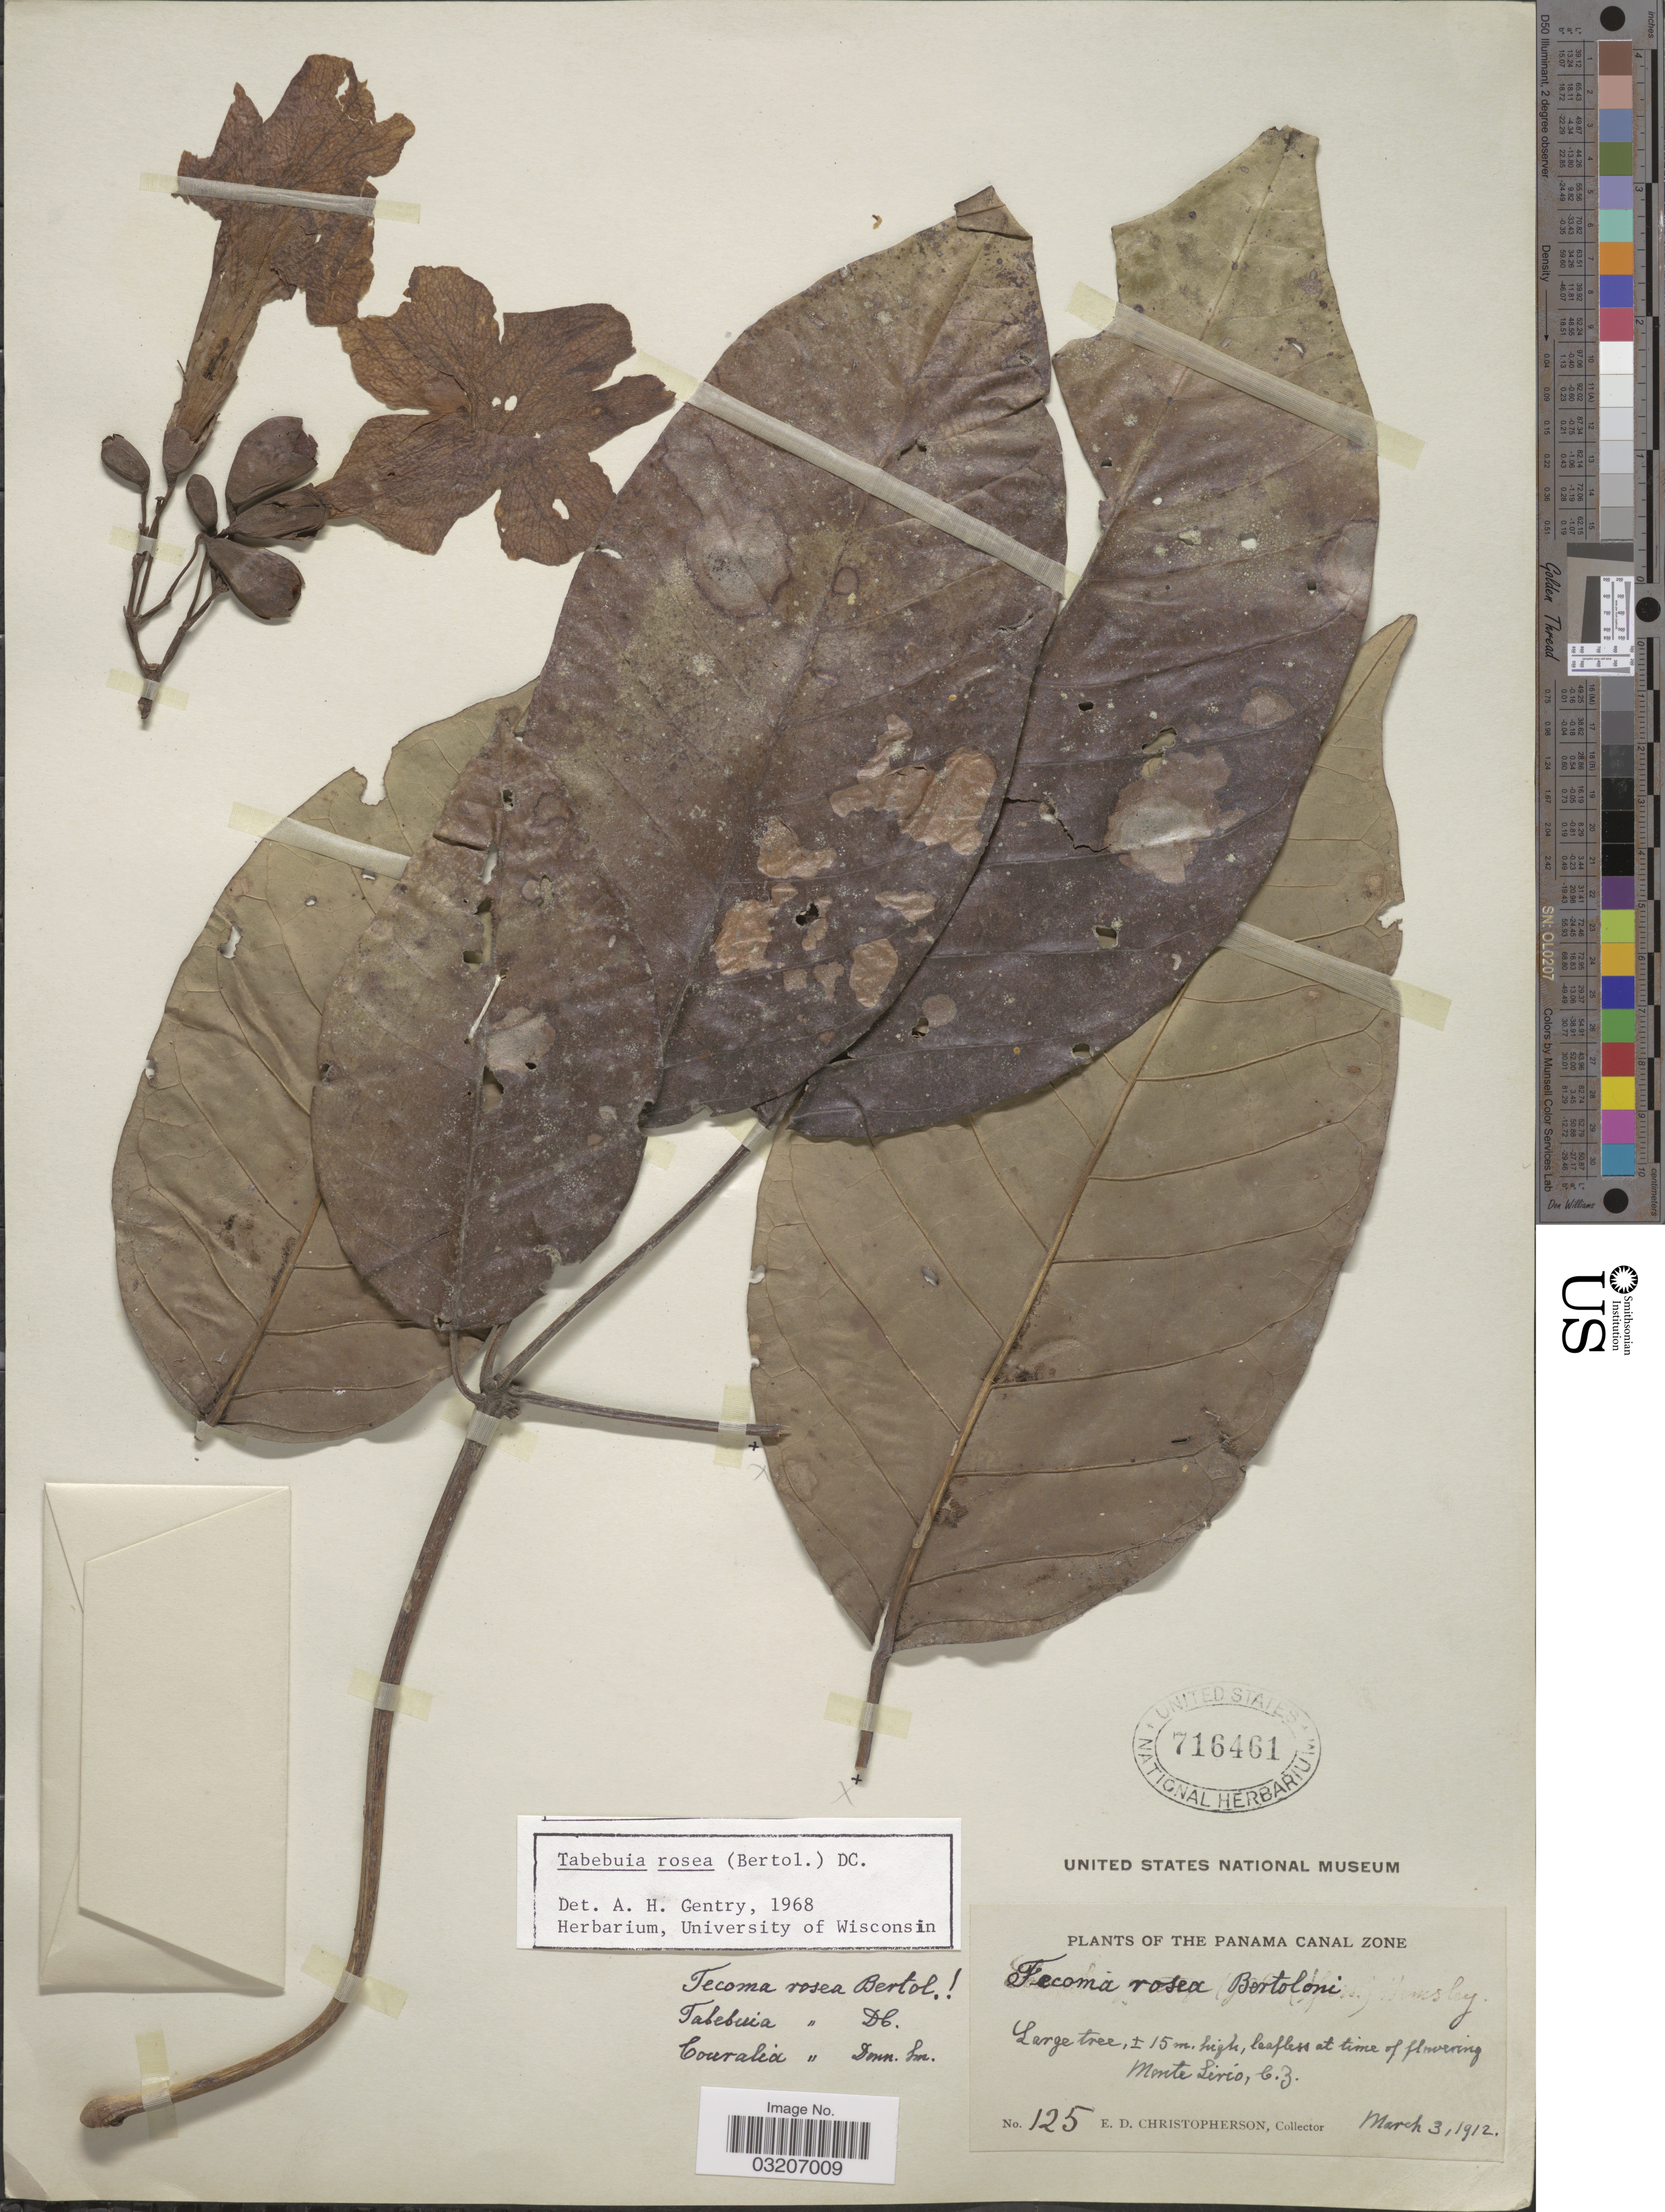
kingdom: Plantae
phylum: Tracheophyta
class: Magnoliopsida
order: Lamiales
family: Bignoniaceae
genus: Tabebuia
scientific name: Tabebuia rosea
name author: (Bertol.) DC.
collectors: E. Christopherson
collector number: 125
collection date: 1912-03-03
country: Panama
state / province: Colón / Panamá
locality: The Panama Canal Zone. Monte Lirio, C.Z.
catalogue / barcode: US 716461